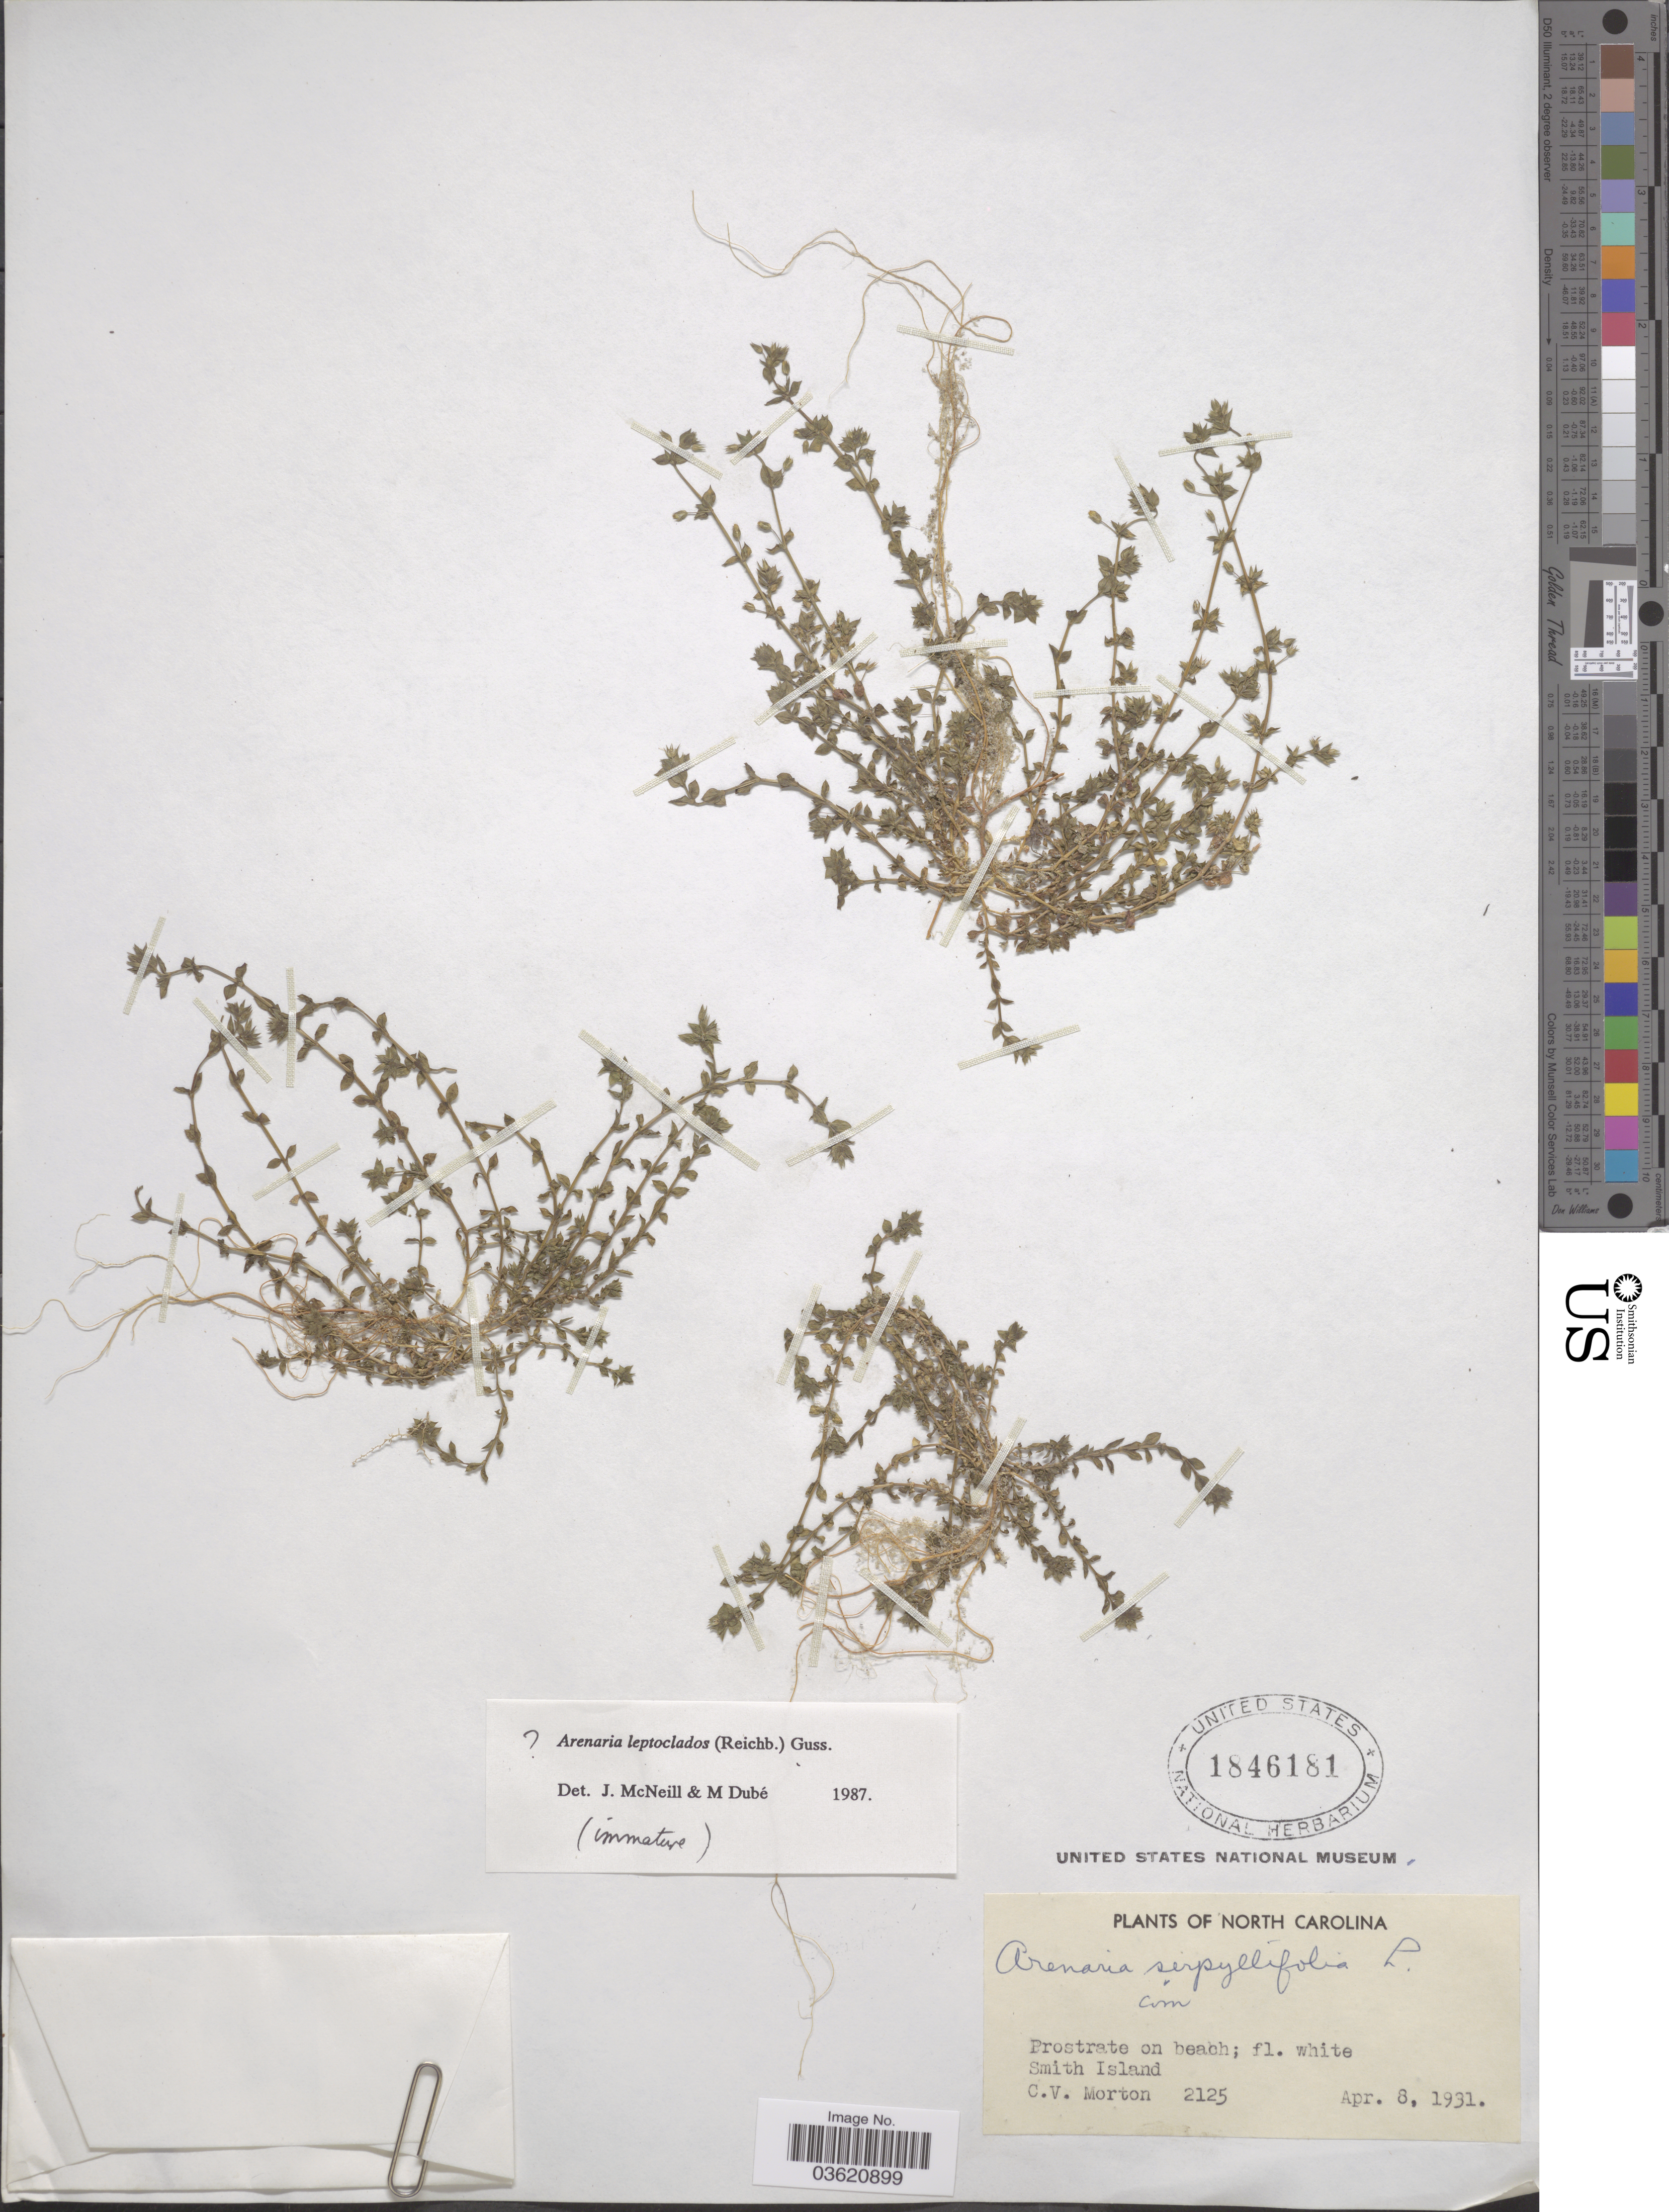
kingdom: Plantae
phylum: Tracheophyta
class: Magnoliopsida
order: Caryophyllales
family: Caryophyllaceae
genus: Arenaria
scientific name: Arenaria leptoclados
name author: (Rchb.) Gussone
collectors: C. V. Morton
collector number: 2125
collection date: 1931-04-08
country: United States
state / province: North Carolina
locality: Smith Island.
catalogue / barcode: US 1846181